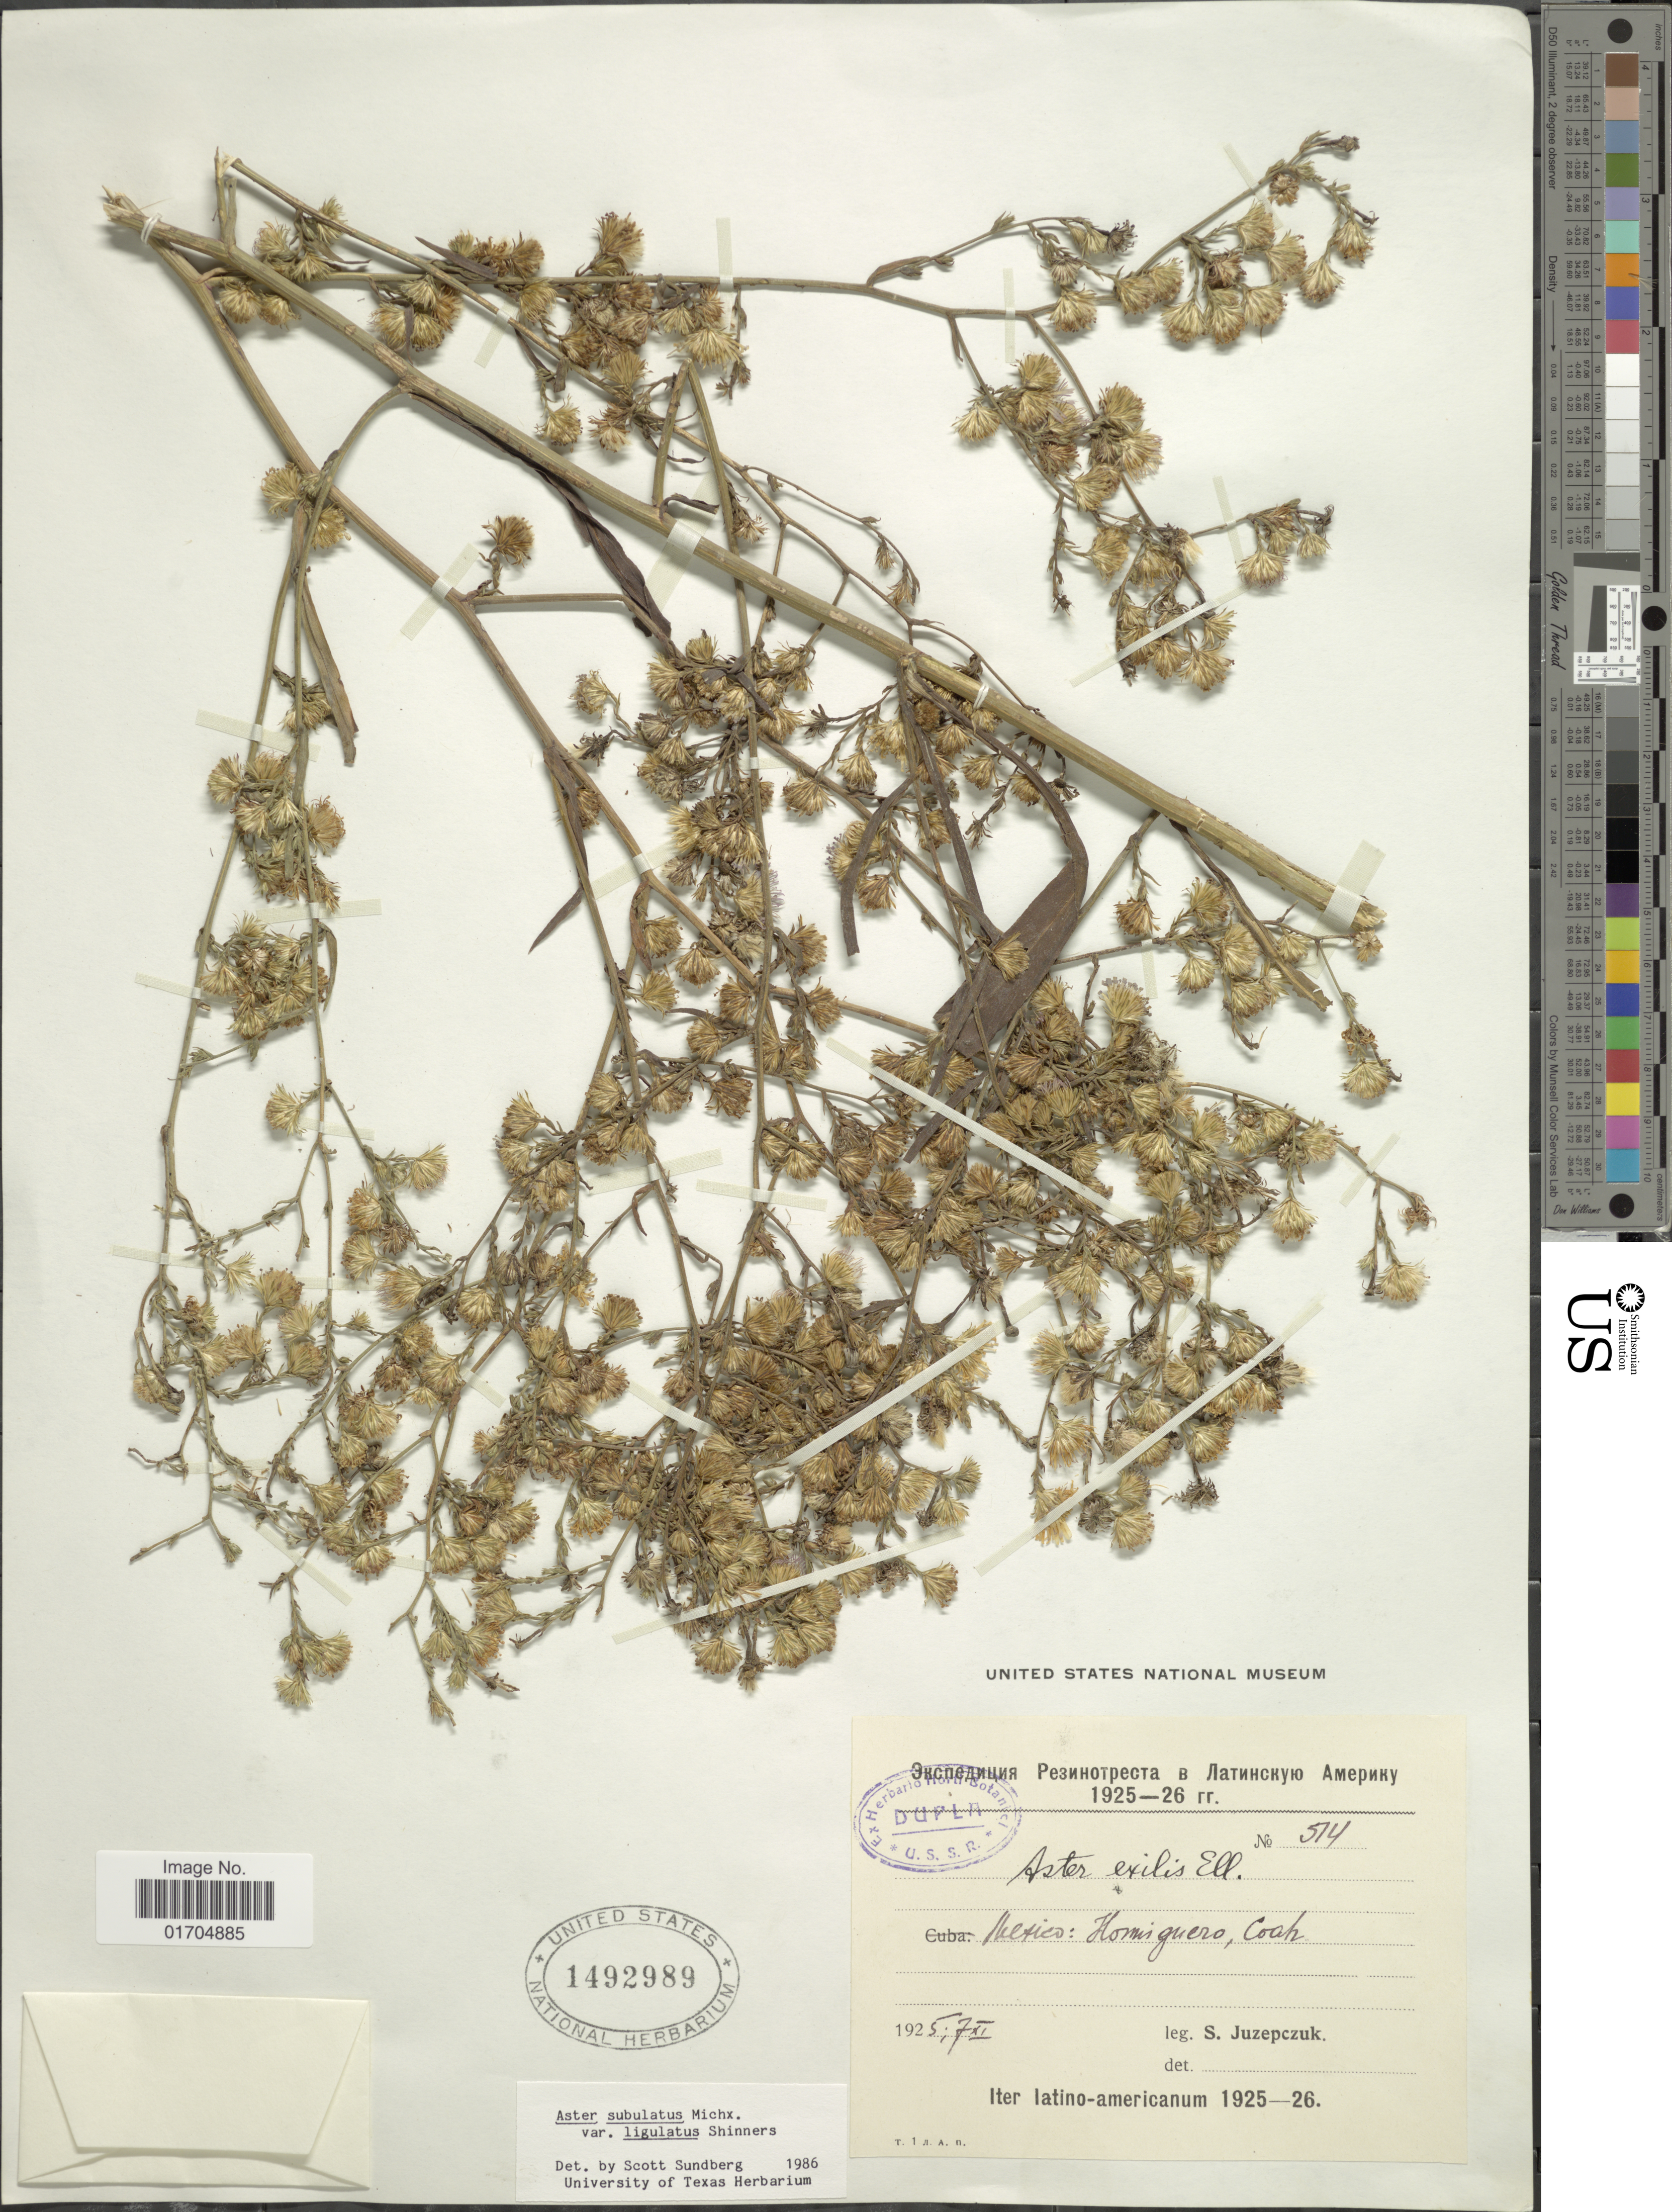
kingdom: Plantae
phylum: Tracheophyta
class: Magnoliopsida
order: Asterales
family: Asteraceae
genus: Symphyotrichum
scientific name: Symphyotrichum subulatum var. ligulatum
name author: (Shinners) S.D. Sundb.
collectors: S. V. Juzepczuk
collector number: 514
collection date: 1925-11-07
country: Mexico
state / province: Coahuila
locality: Homiguero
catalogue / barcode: US 1492989